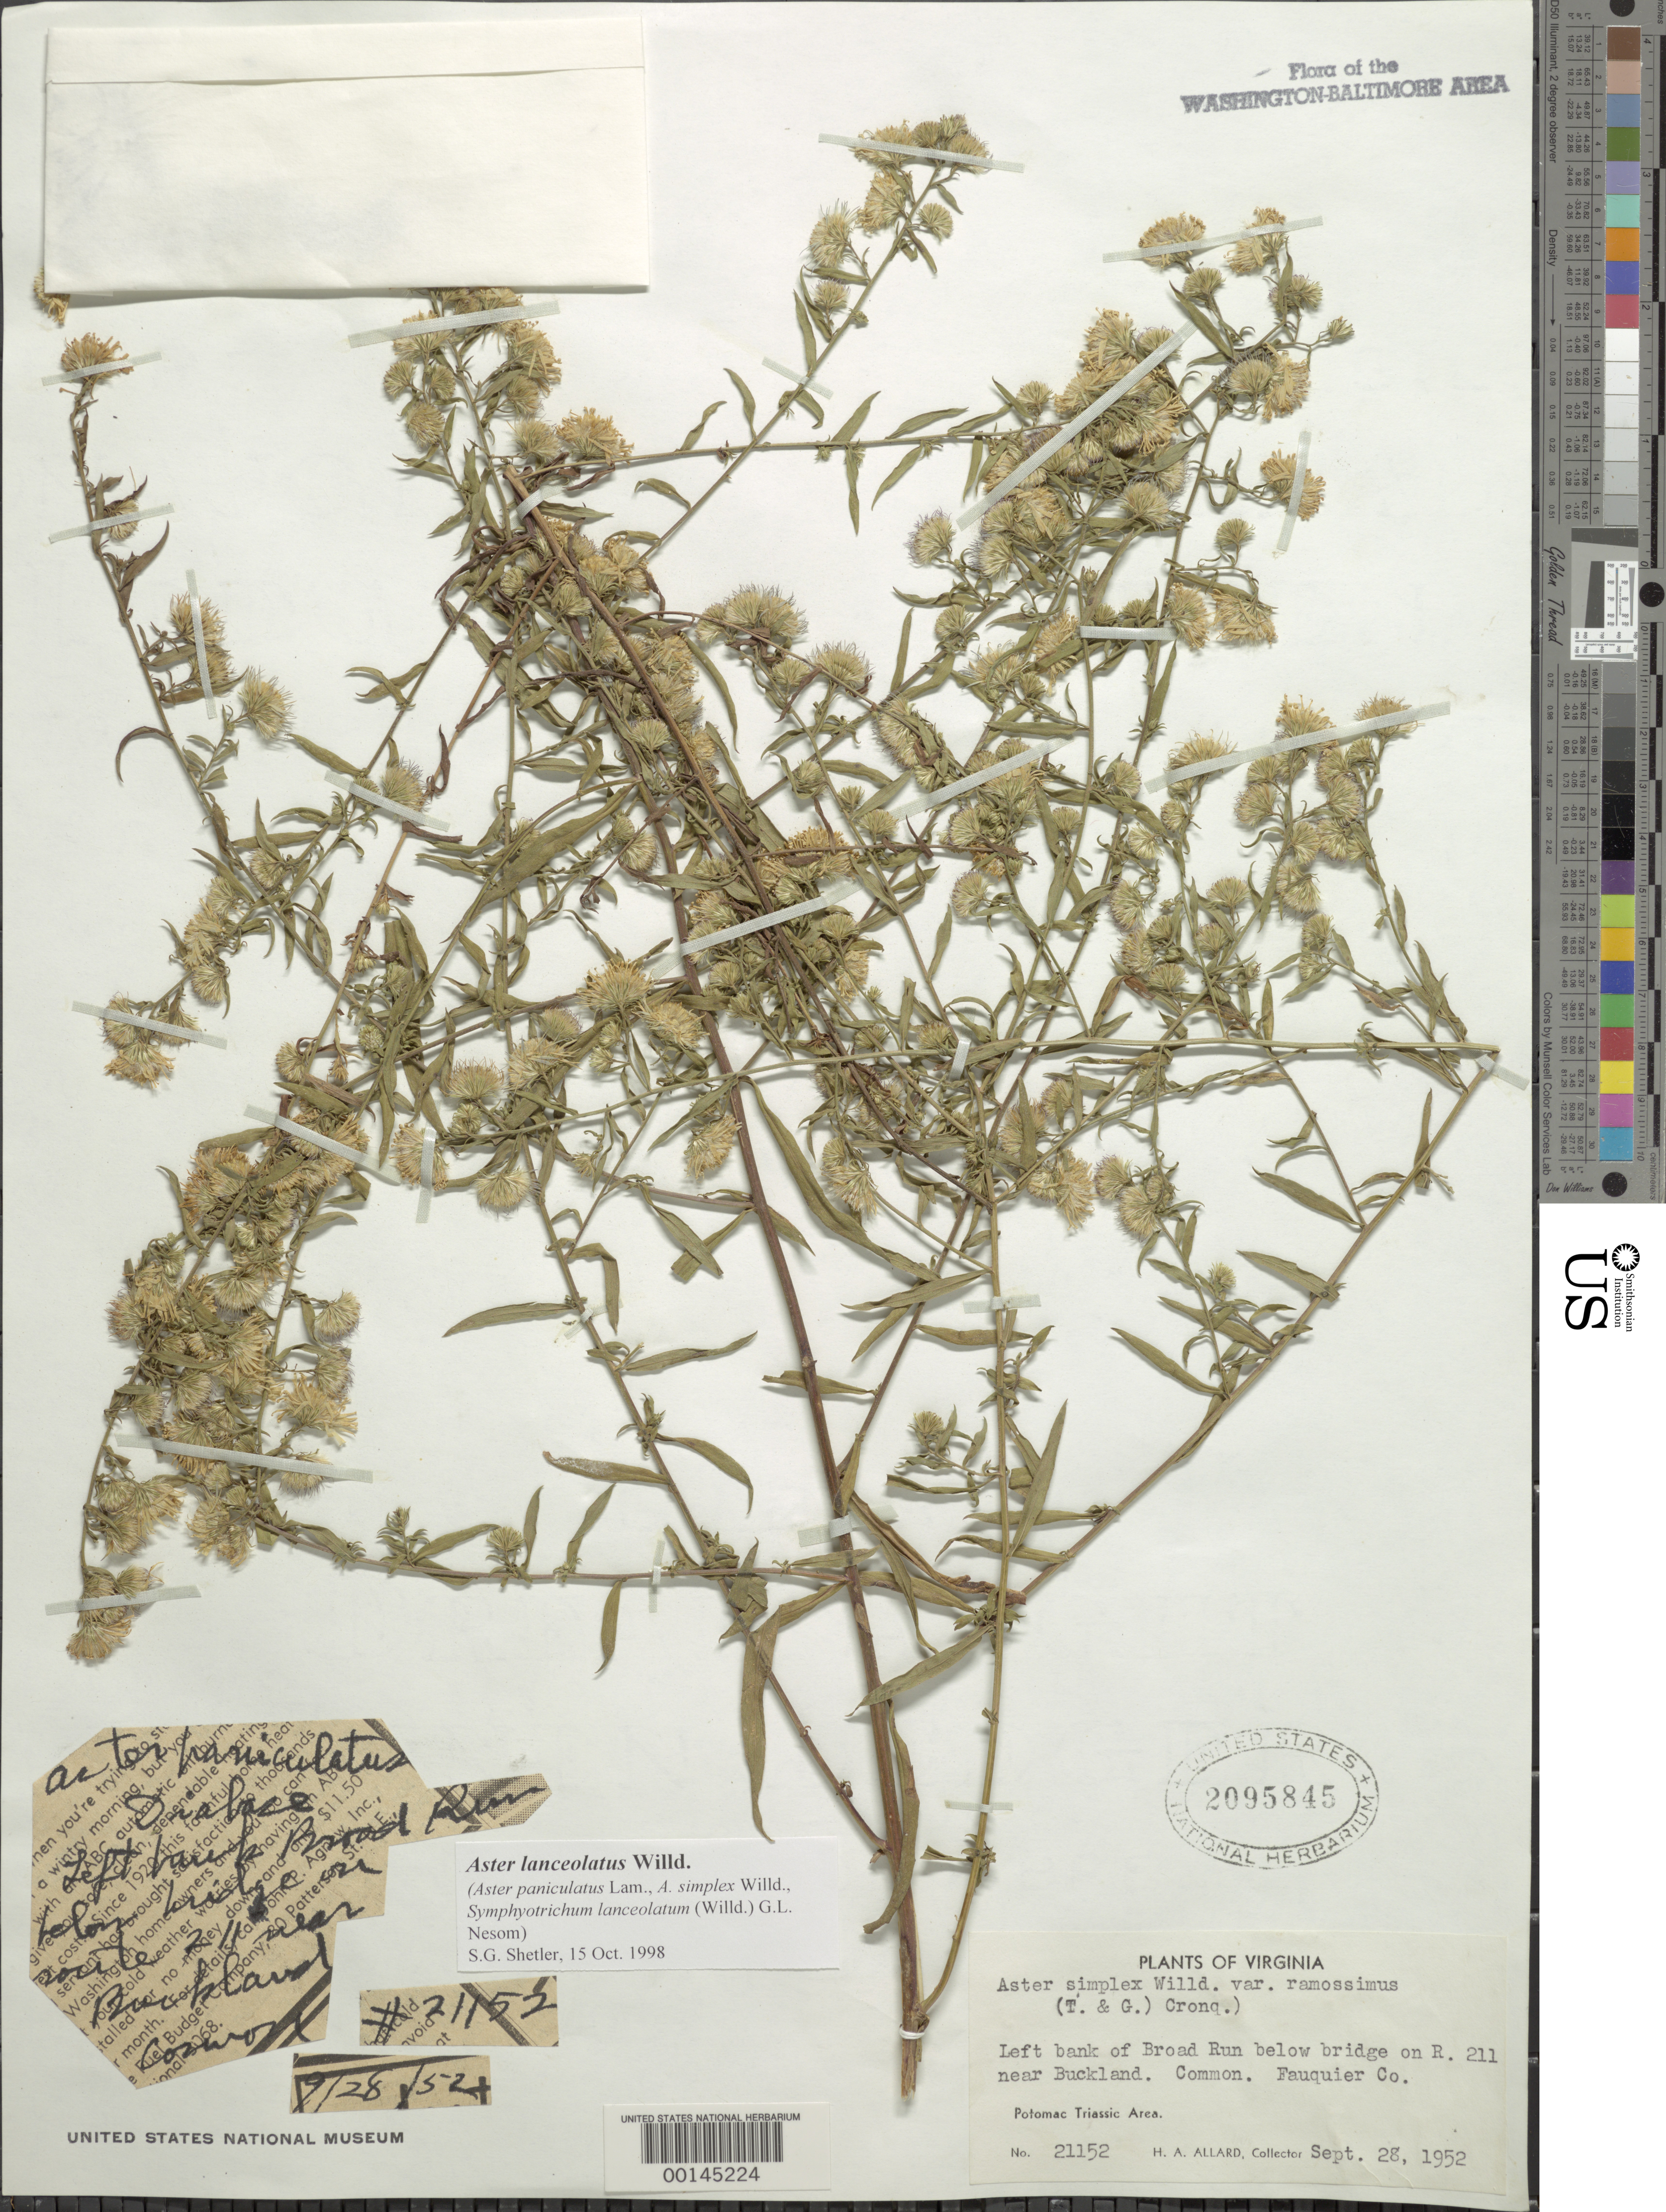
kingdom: Plantae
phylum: Tracheophyta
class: Magnoliopsida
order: Asterales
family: Asteraceae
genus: Symphyotrichum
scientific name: Symphyotrichum lanceolatum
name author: (Willd.) G.L. Nesom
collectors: H. A. Allard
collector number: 21152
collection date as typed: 28 Sep 1952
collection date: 1952-09-28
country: United States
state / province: Virginia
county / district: Fauquier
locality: Broad Run below Rt. 211 Bridge near Buckland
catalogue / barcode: US 2095845